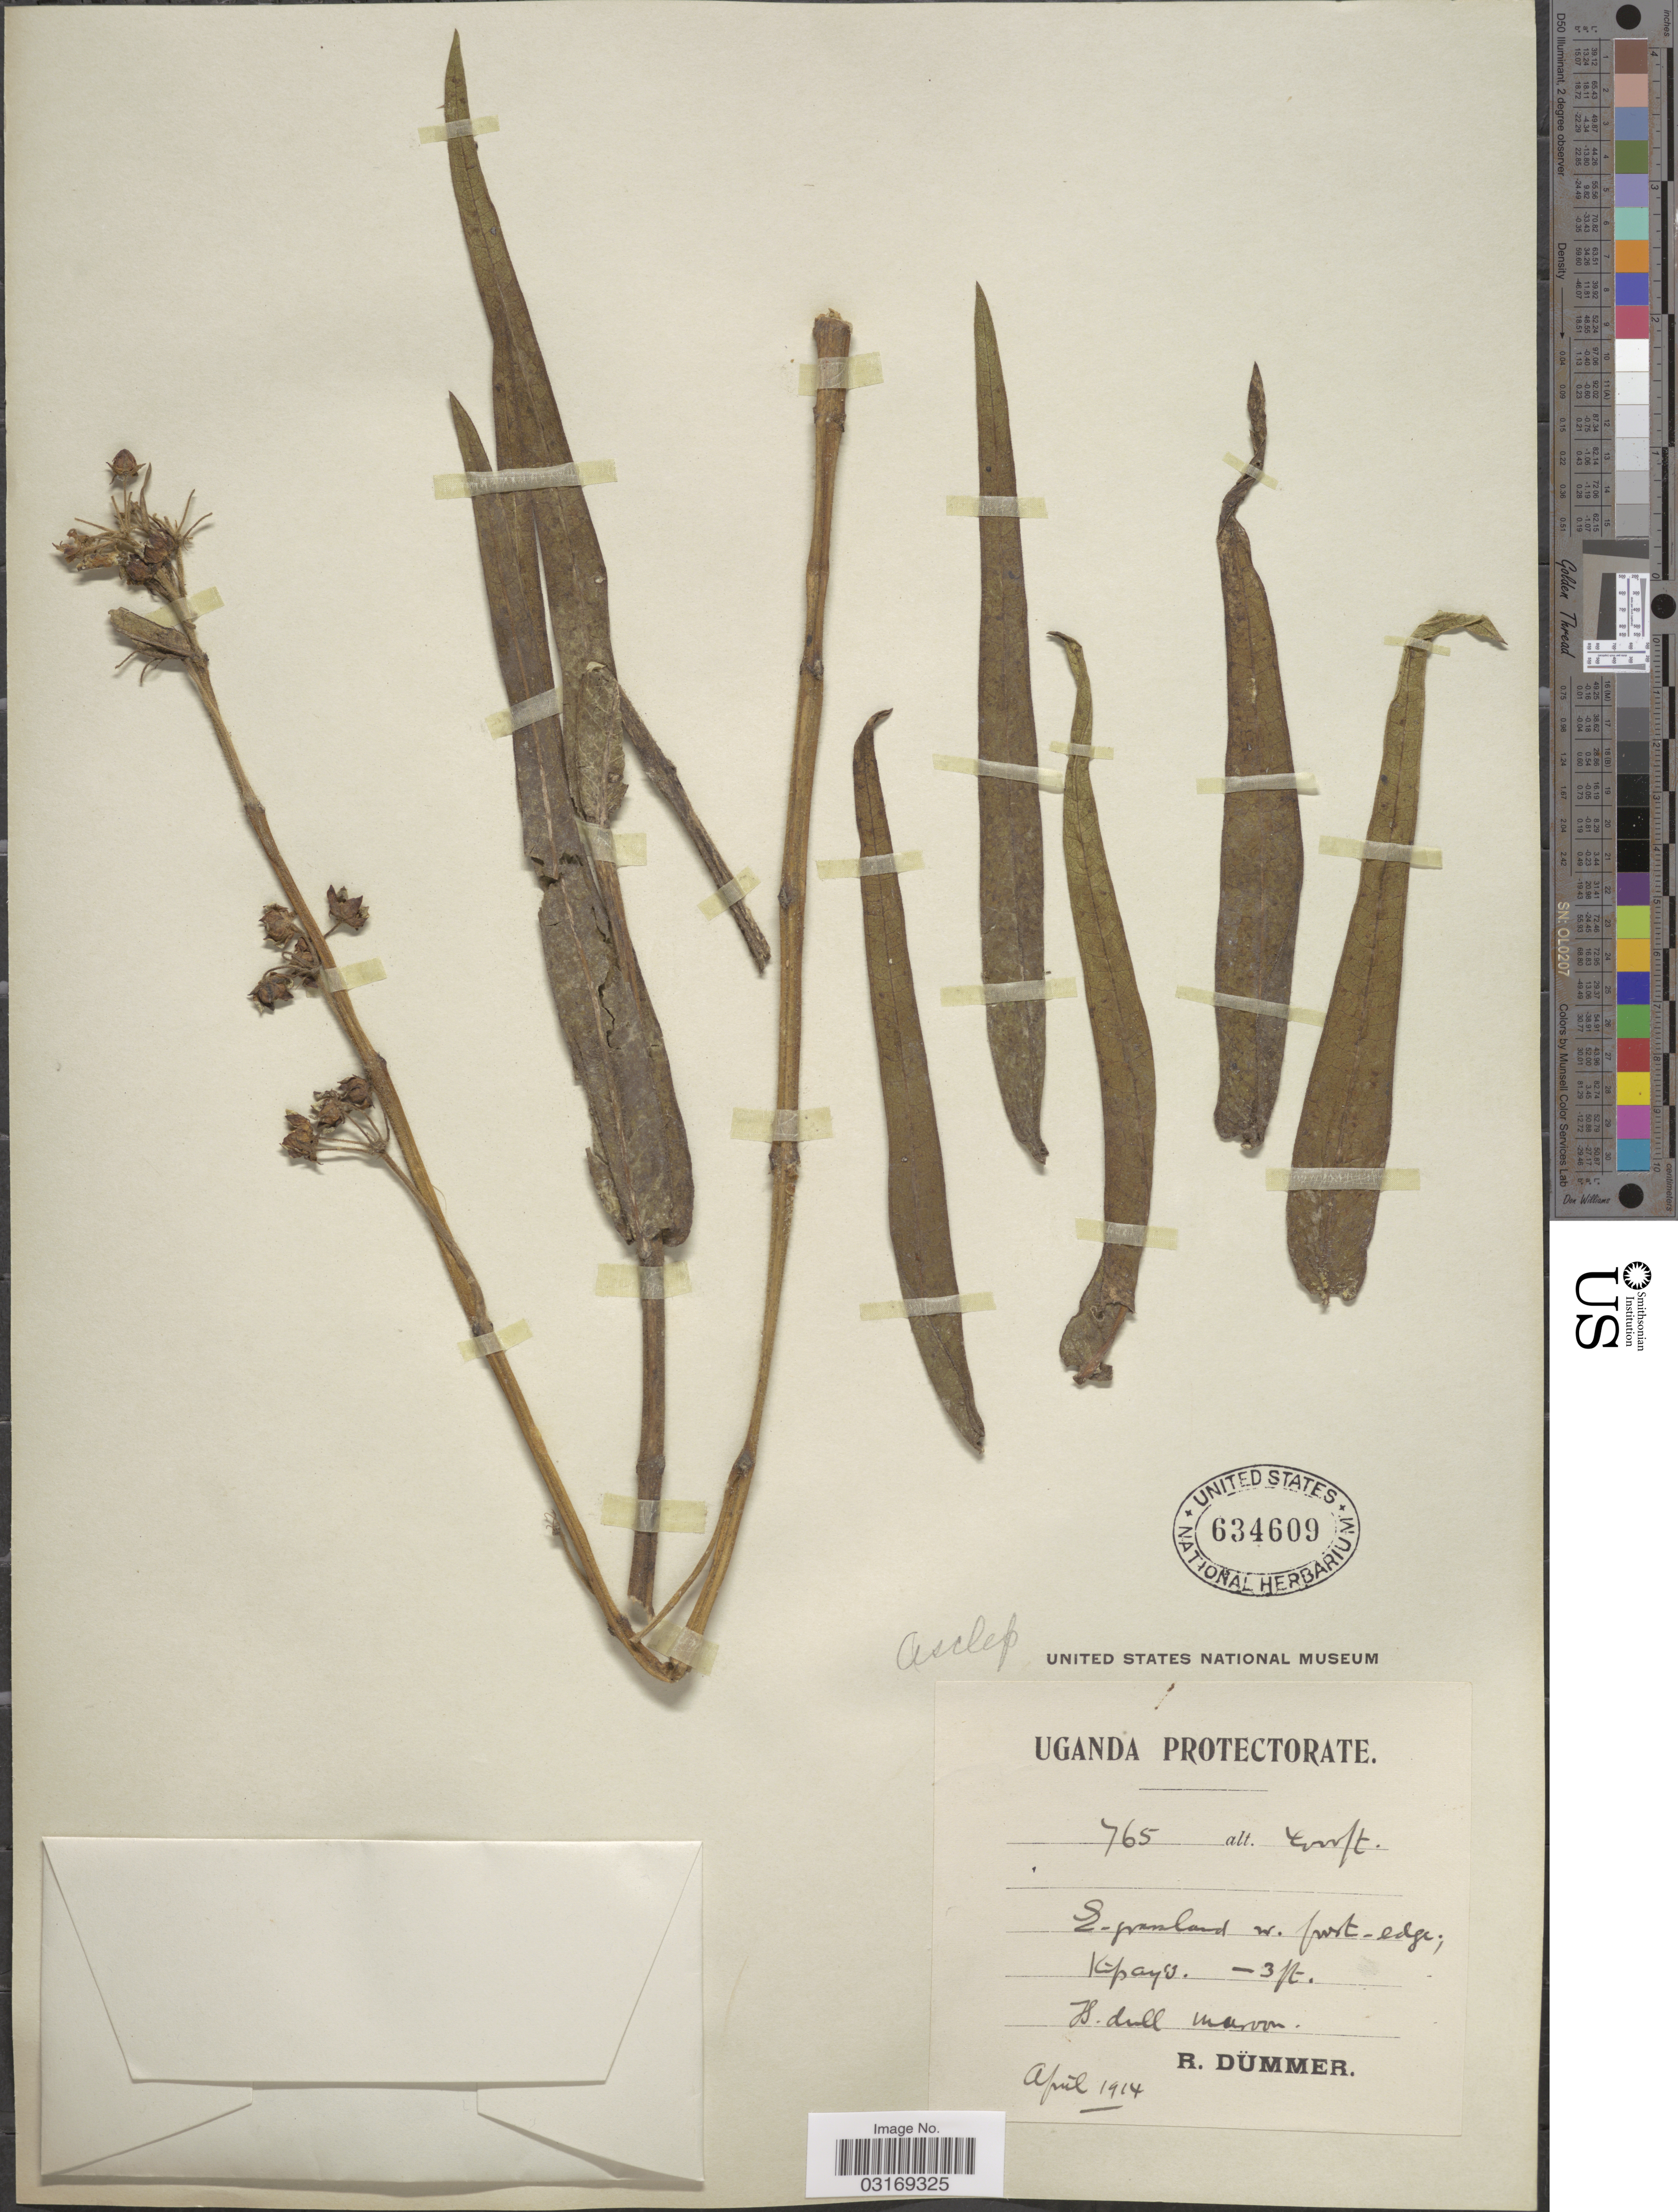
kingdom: Plantae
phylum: Tracheophyta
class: Magnoliopsida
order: Gentianales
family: Apocynaceae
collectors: R. A. Dümmer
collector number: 765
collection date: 1914-04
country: Uganda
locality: E-grassland. Kipayo.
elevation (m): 1219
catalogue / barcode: US 634609